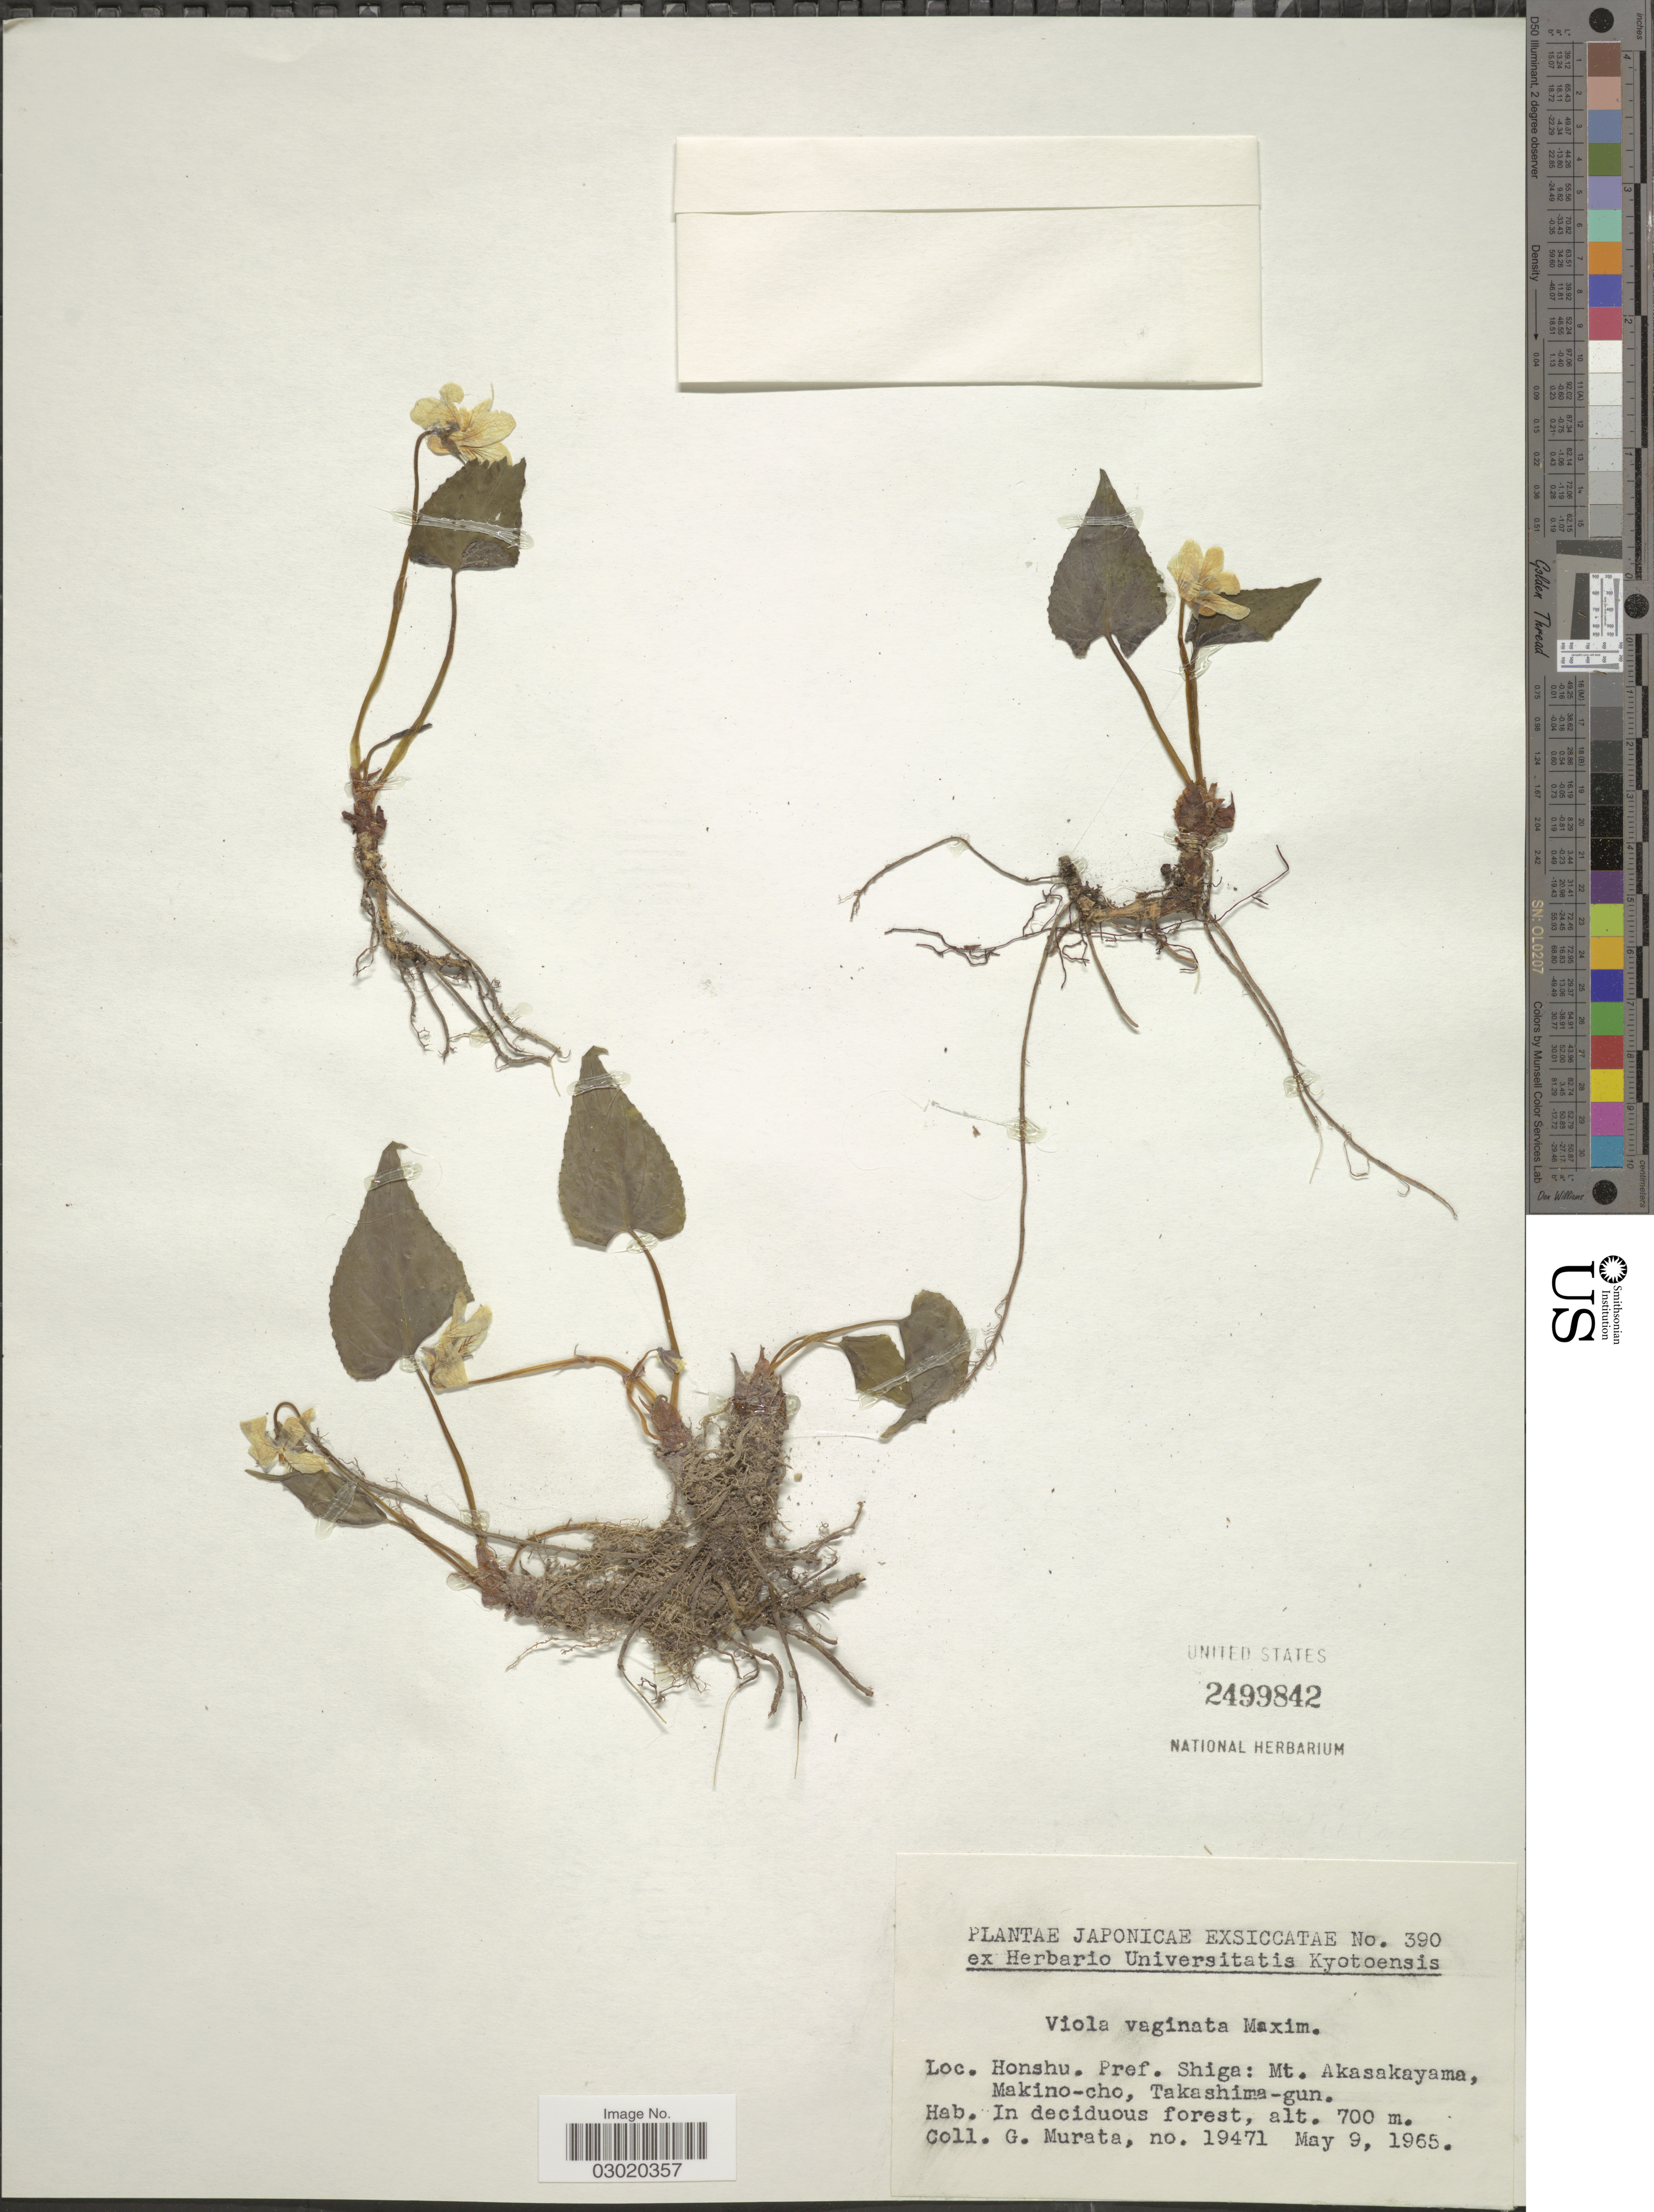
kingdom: Plantae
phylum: Tracheophyta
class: Magnoliopsida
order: Malpighiales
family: Violaceae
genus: Viola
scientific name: Viola vaginata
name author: Maxim.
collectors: G. Murata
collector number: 19471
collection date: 1965-05-09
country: Japan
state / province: Siga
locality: Honshu. Pref. Shiga: Mt. Akasakayama, Makino-cho, Takashima-gun.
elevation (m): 700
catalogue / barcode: US 2499842